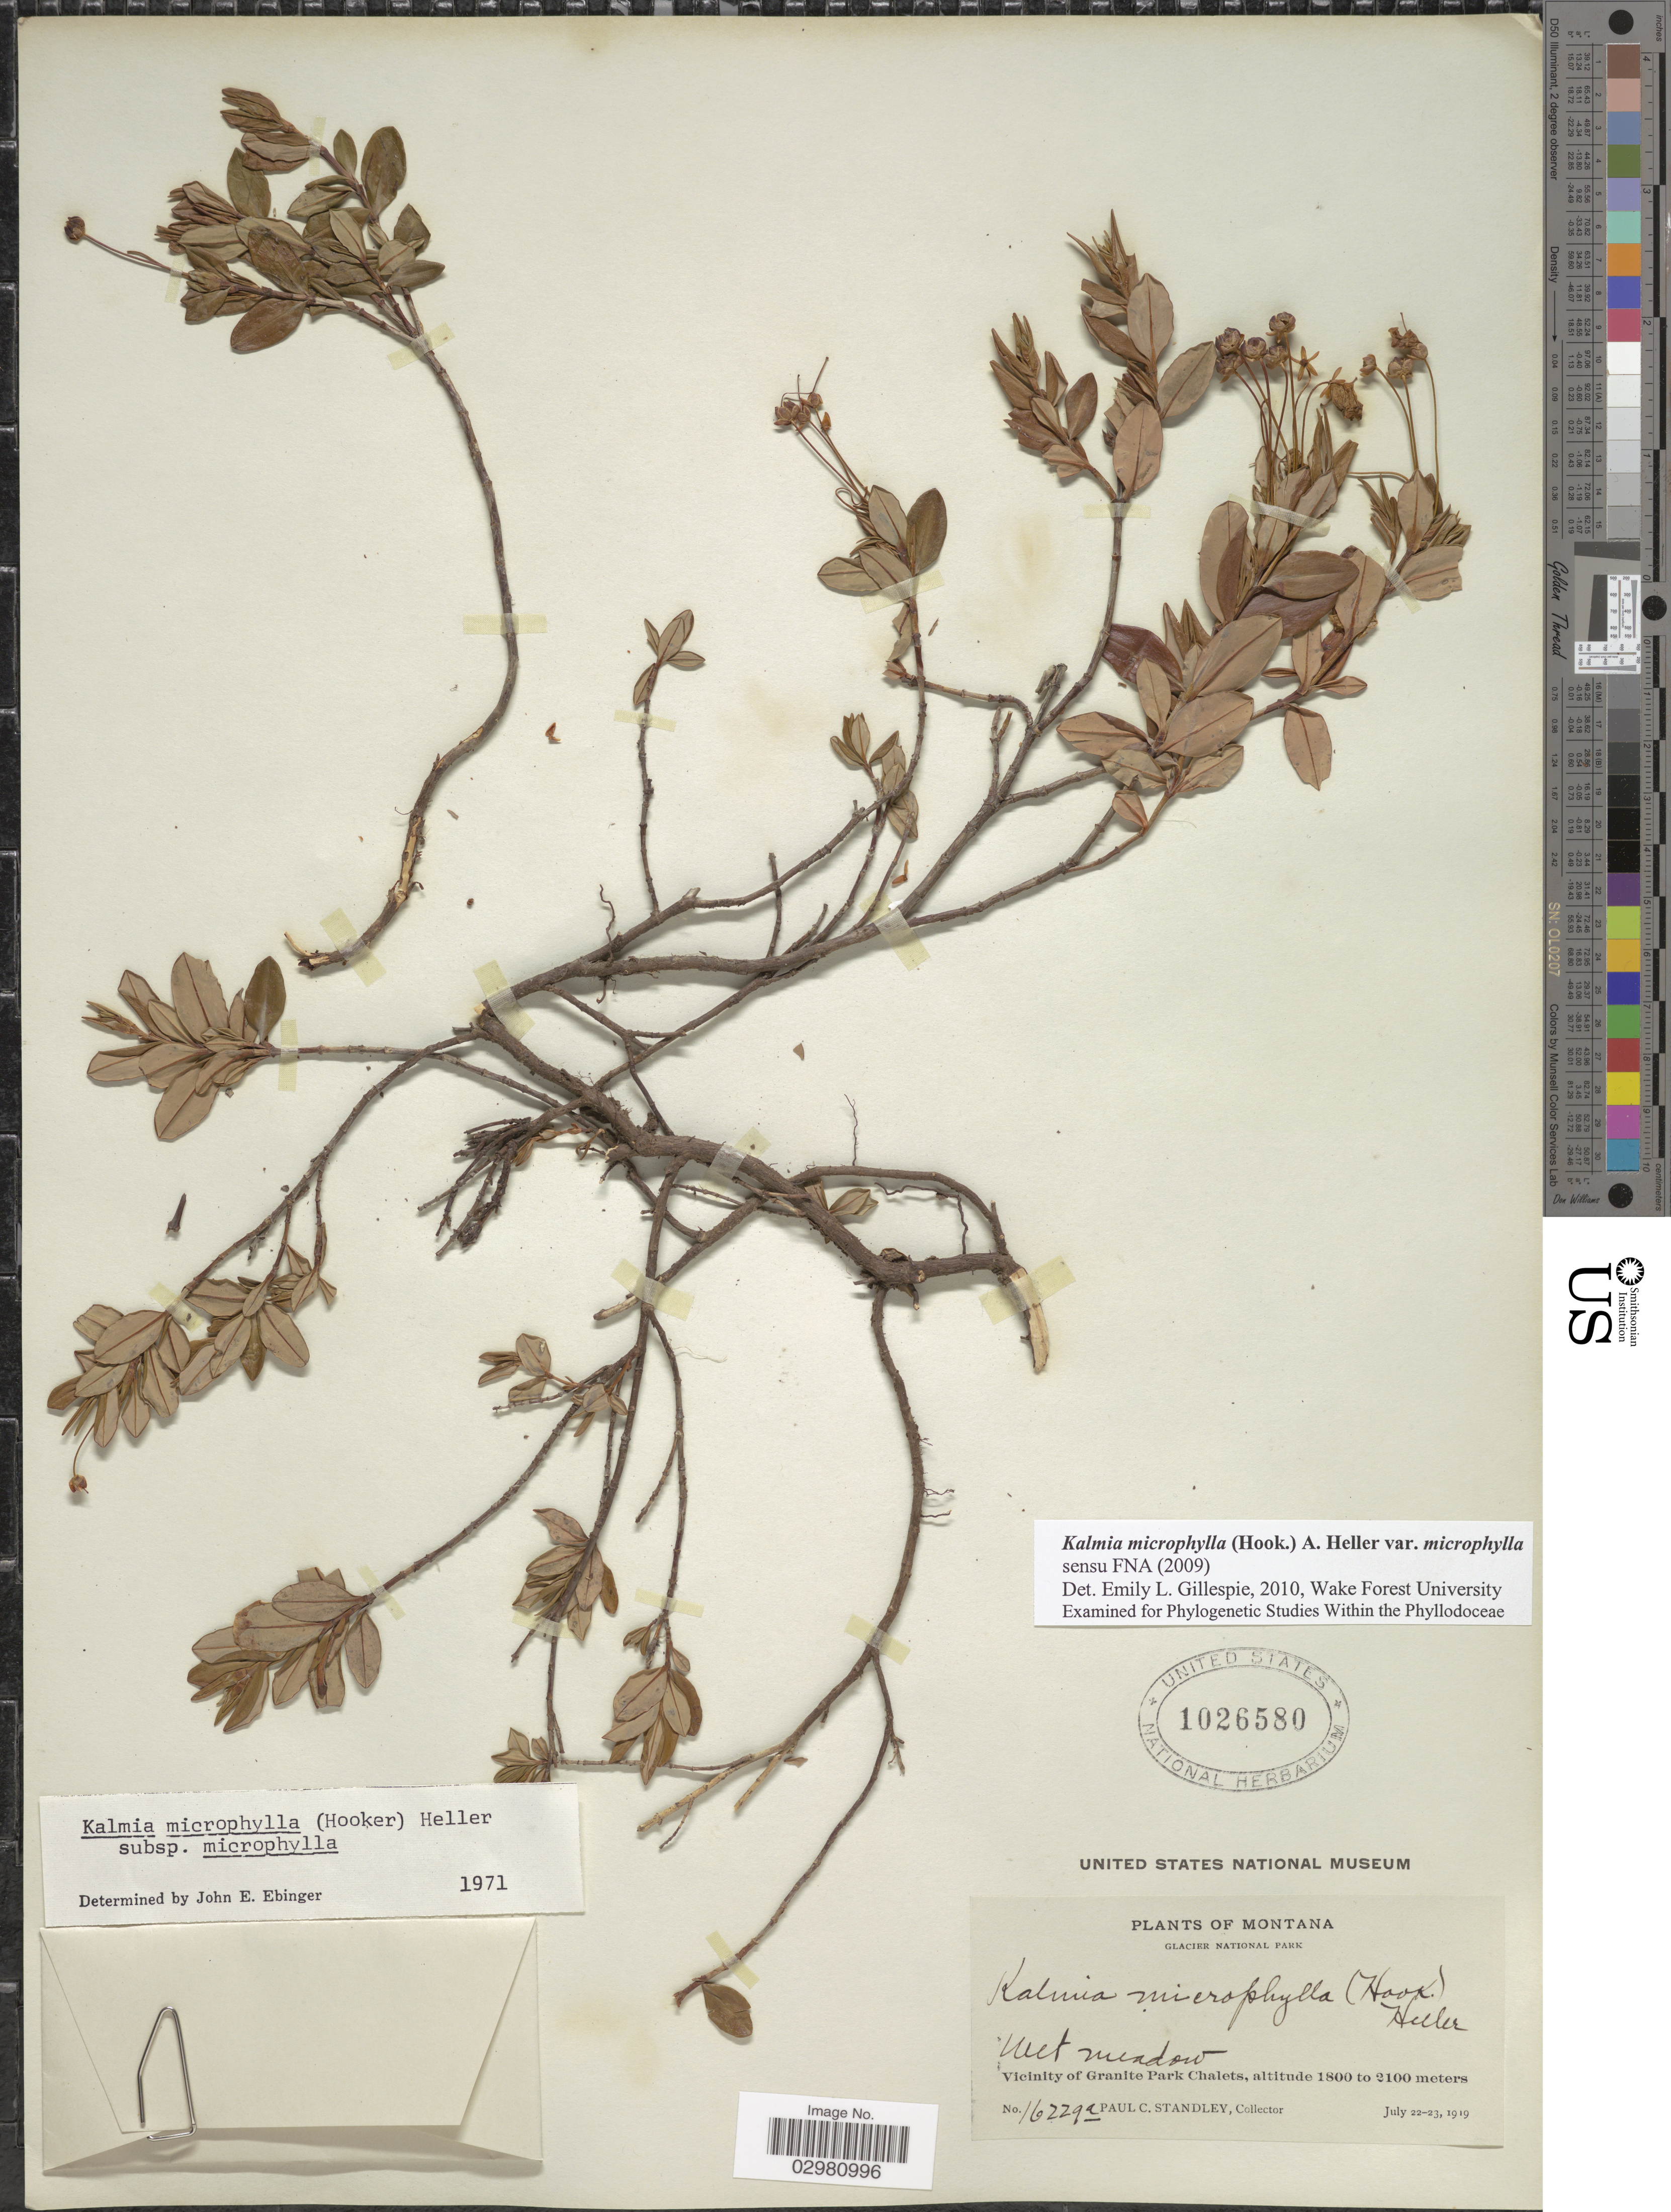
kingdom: Plantae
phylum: Tracheophyta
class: Magnoliopsida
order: Ericales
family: Ericaceae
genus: Kalmia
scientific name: Kalmia microphylla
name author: (Hook.) A. Heller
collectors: P. C. Standley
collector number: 16229a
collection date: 1919-07-22/1919-07-23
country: United States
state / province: Montana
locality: Glacier National Park. Vicinity of Granite Park Chalets.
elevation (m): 1800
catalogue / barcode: US 1026580